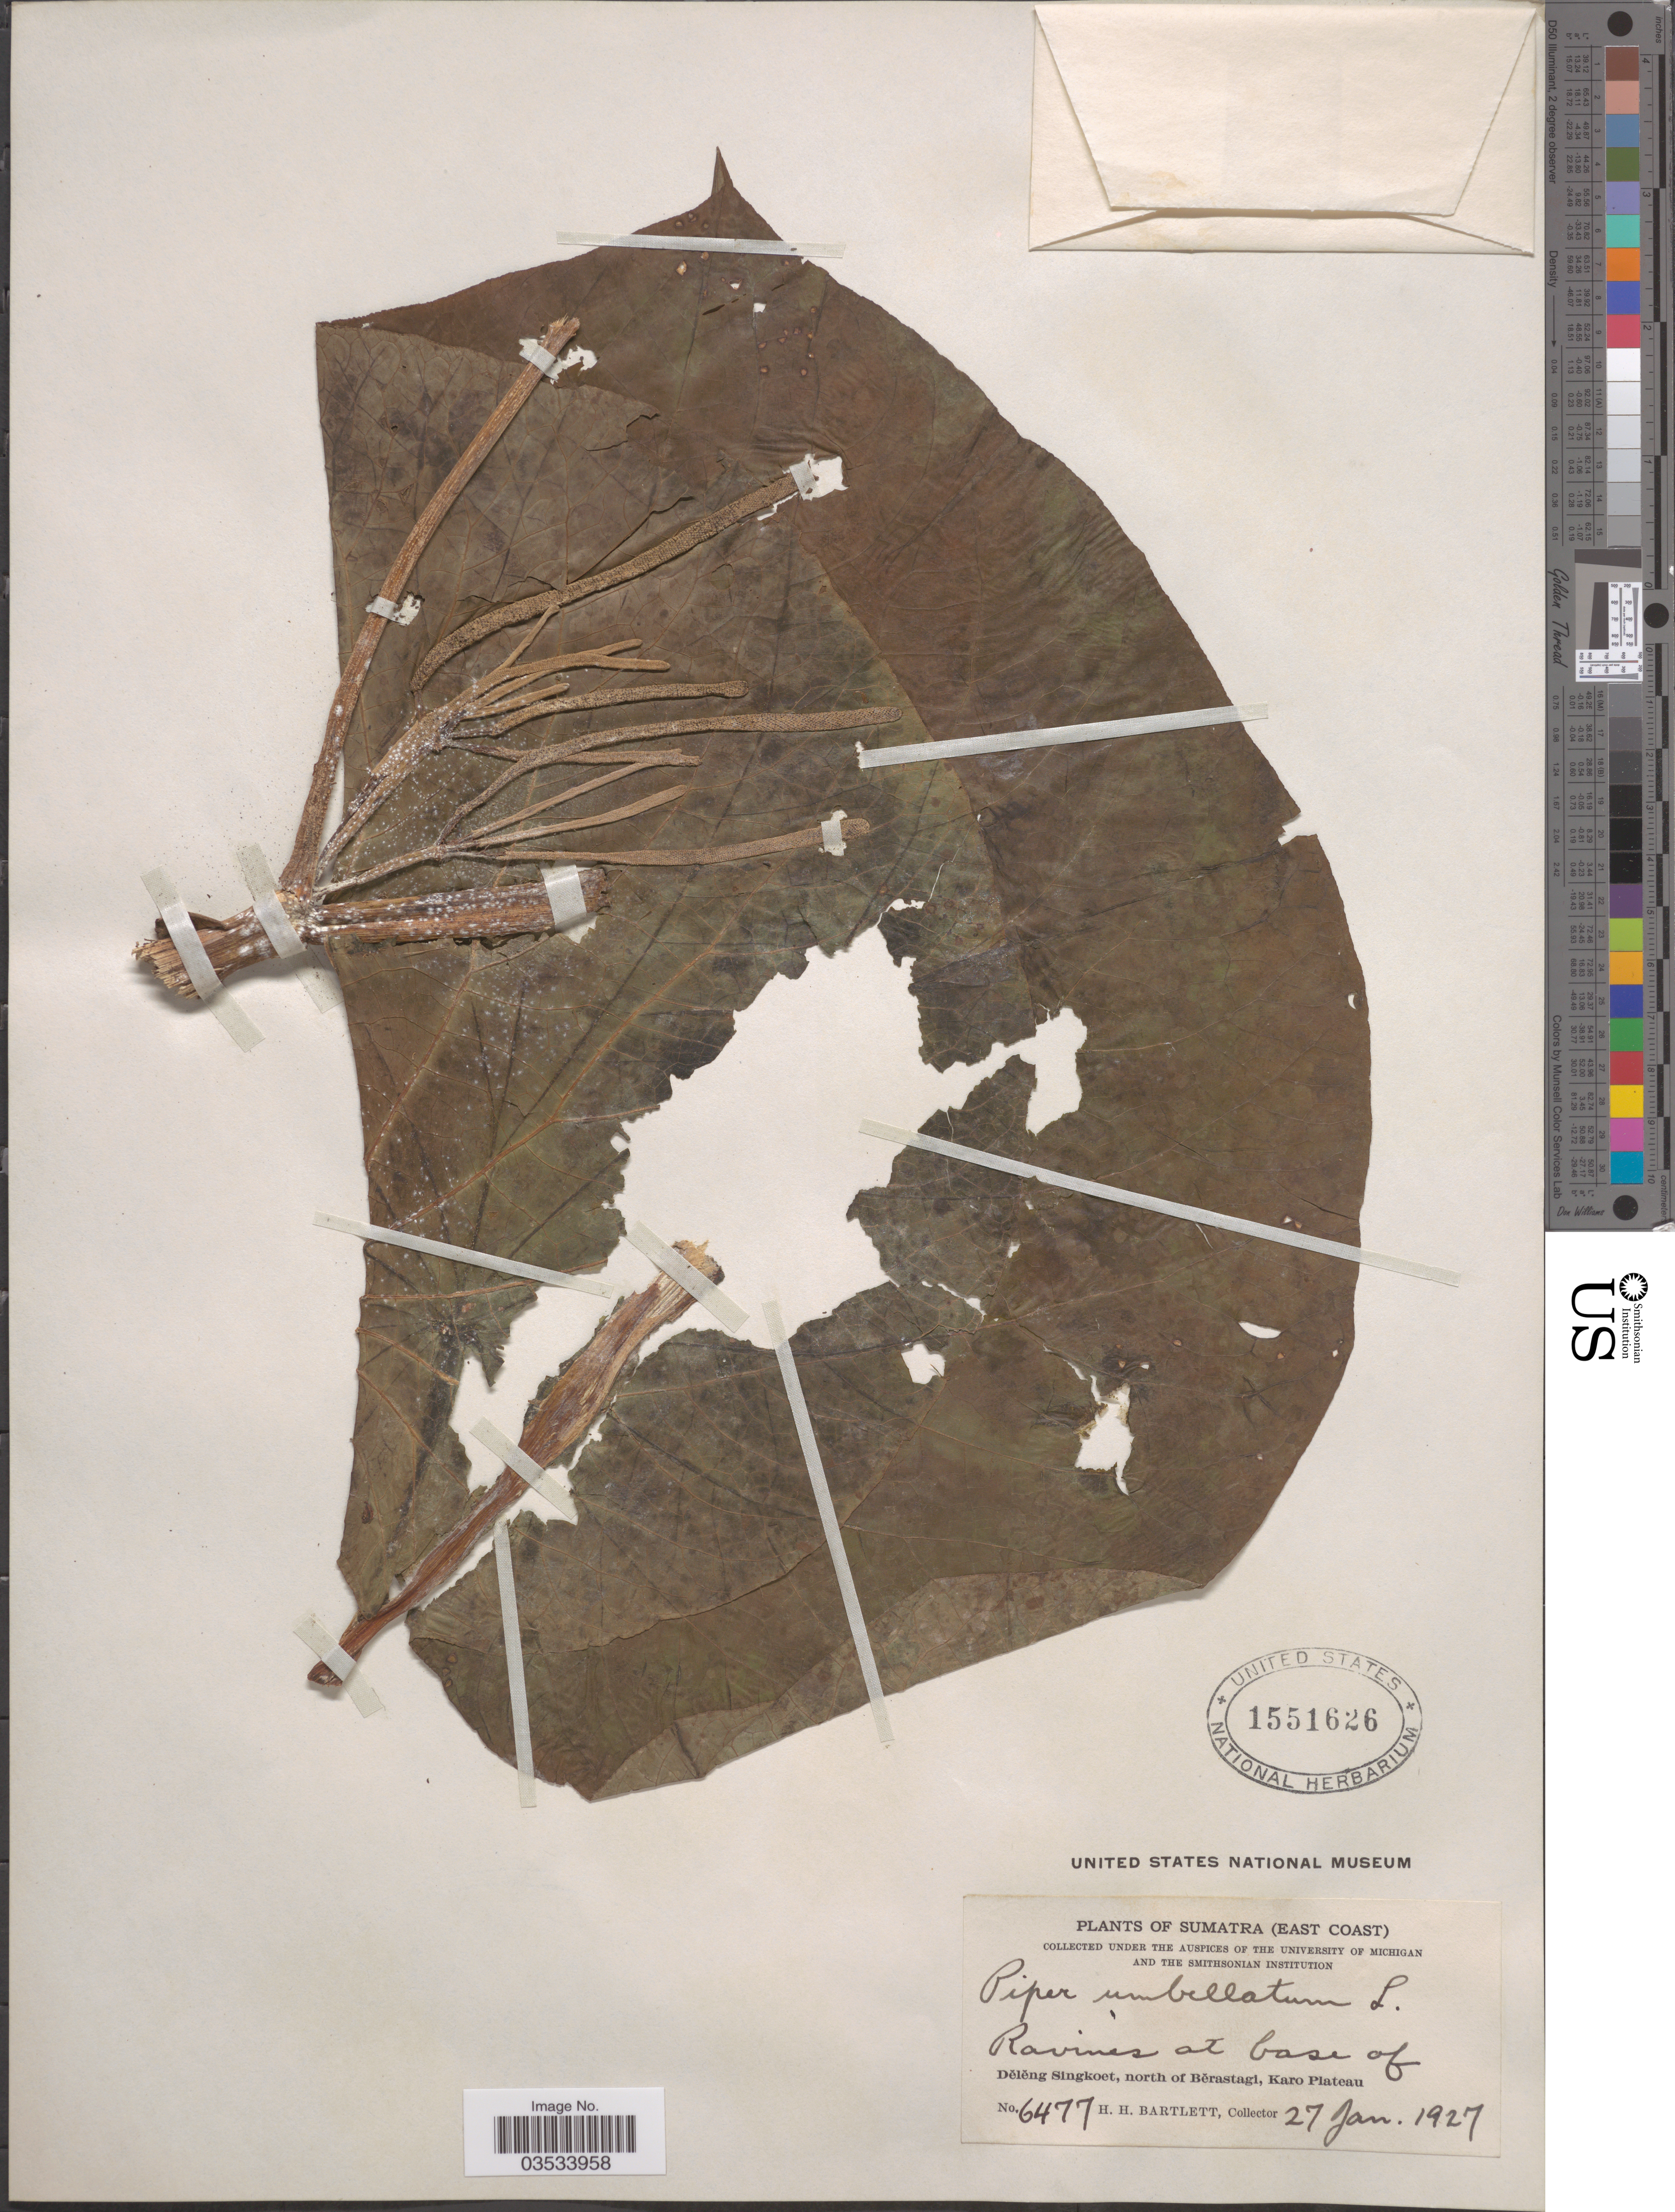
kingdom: Plantae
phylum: Tracheophyta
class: Magnoliopsida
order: Piperales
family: Piperaceae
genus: Piper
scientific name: Piper umbellatum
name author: L.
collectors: H. H. Bartlett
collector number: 6477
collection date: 1927-01-27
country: Indonesia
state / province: Sumatra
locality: East Coast. Ravines at base of Dĕlĕng Singkoet, north of Bĕrastagi, Karo Plateau.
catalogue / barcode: US 1551626